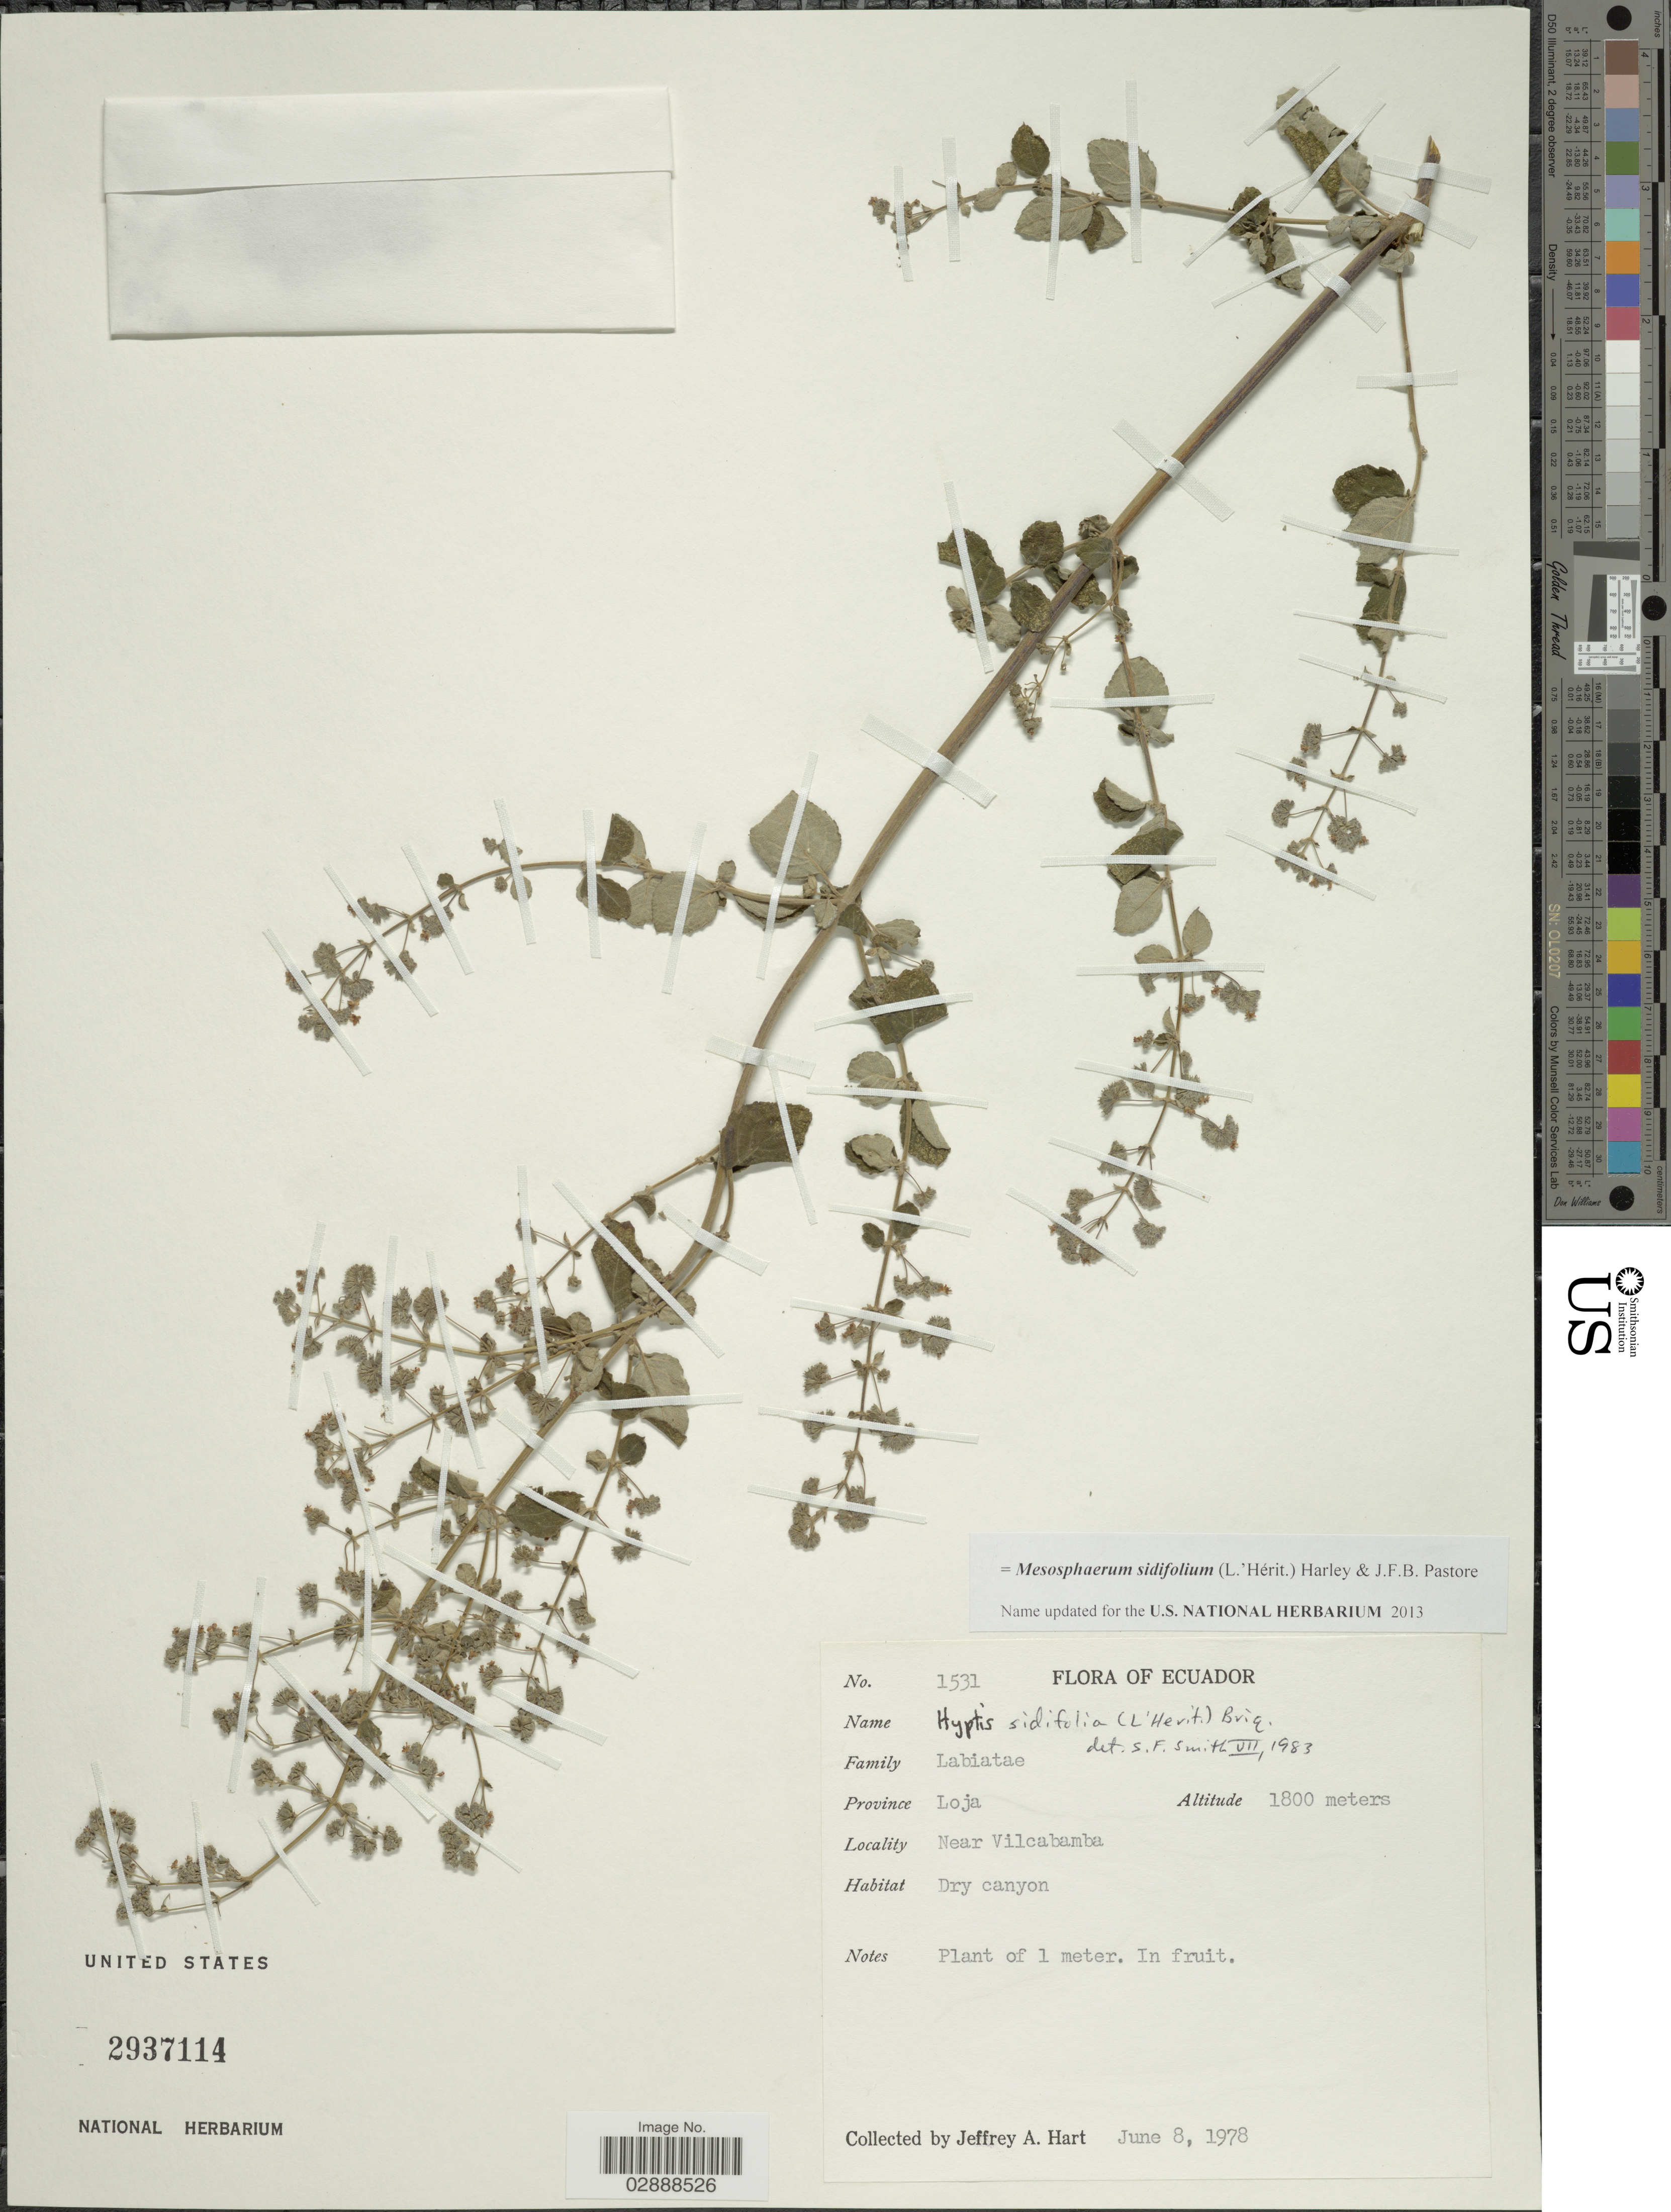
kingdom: Plantae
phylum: Tracheophyta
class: Magnoliopsida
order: Lamiales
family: Lamiaceae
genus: Mesosphaerum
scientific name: Mesosphaerum sidifolium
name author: (L'Hér.) Harley & J.F.B. Pastore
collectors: J. A. Hart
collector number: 1531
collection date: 1978-06-08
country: Ecuador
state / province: Loja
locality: Province Loja, Near Vilcabamba.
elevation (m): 1800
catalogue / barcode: US 2937114